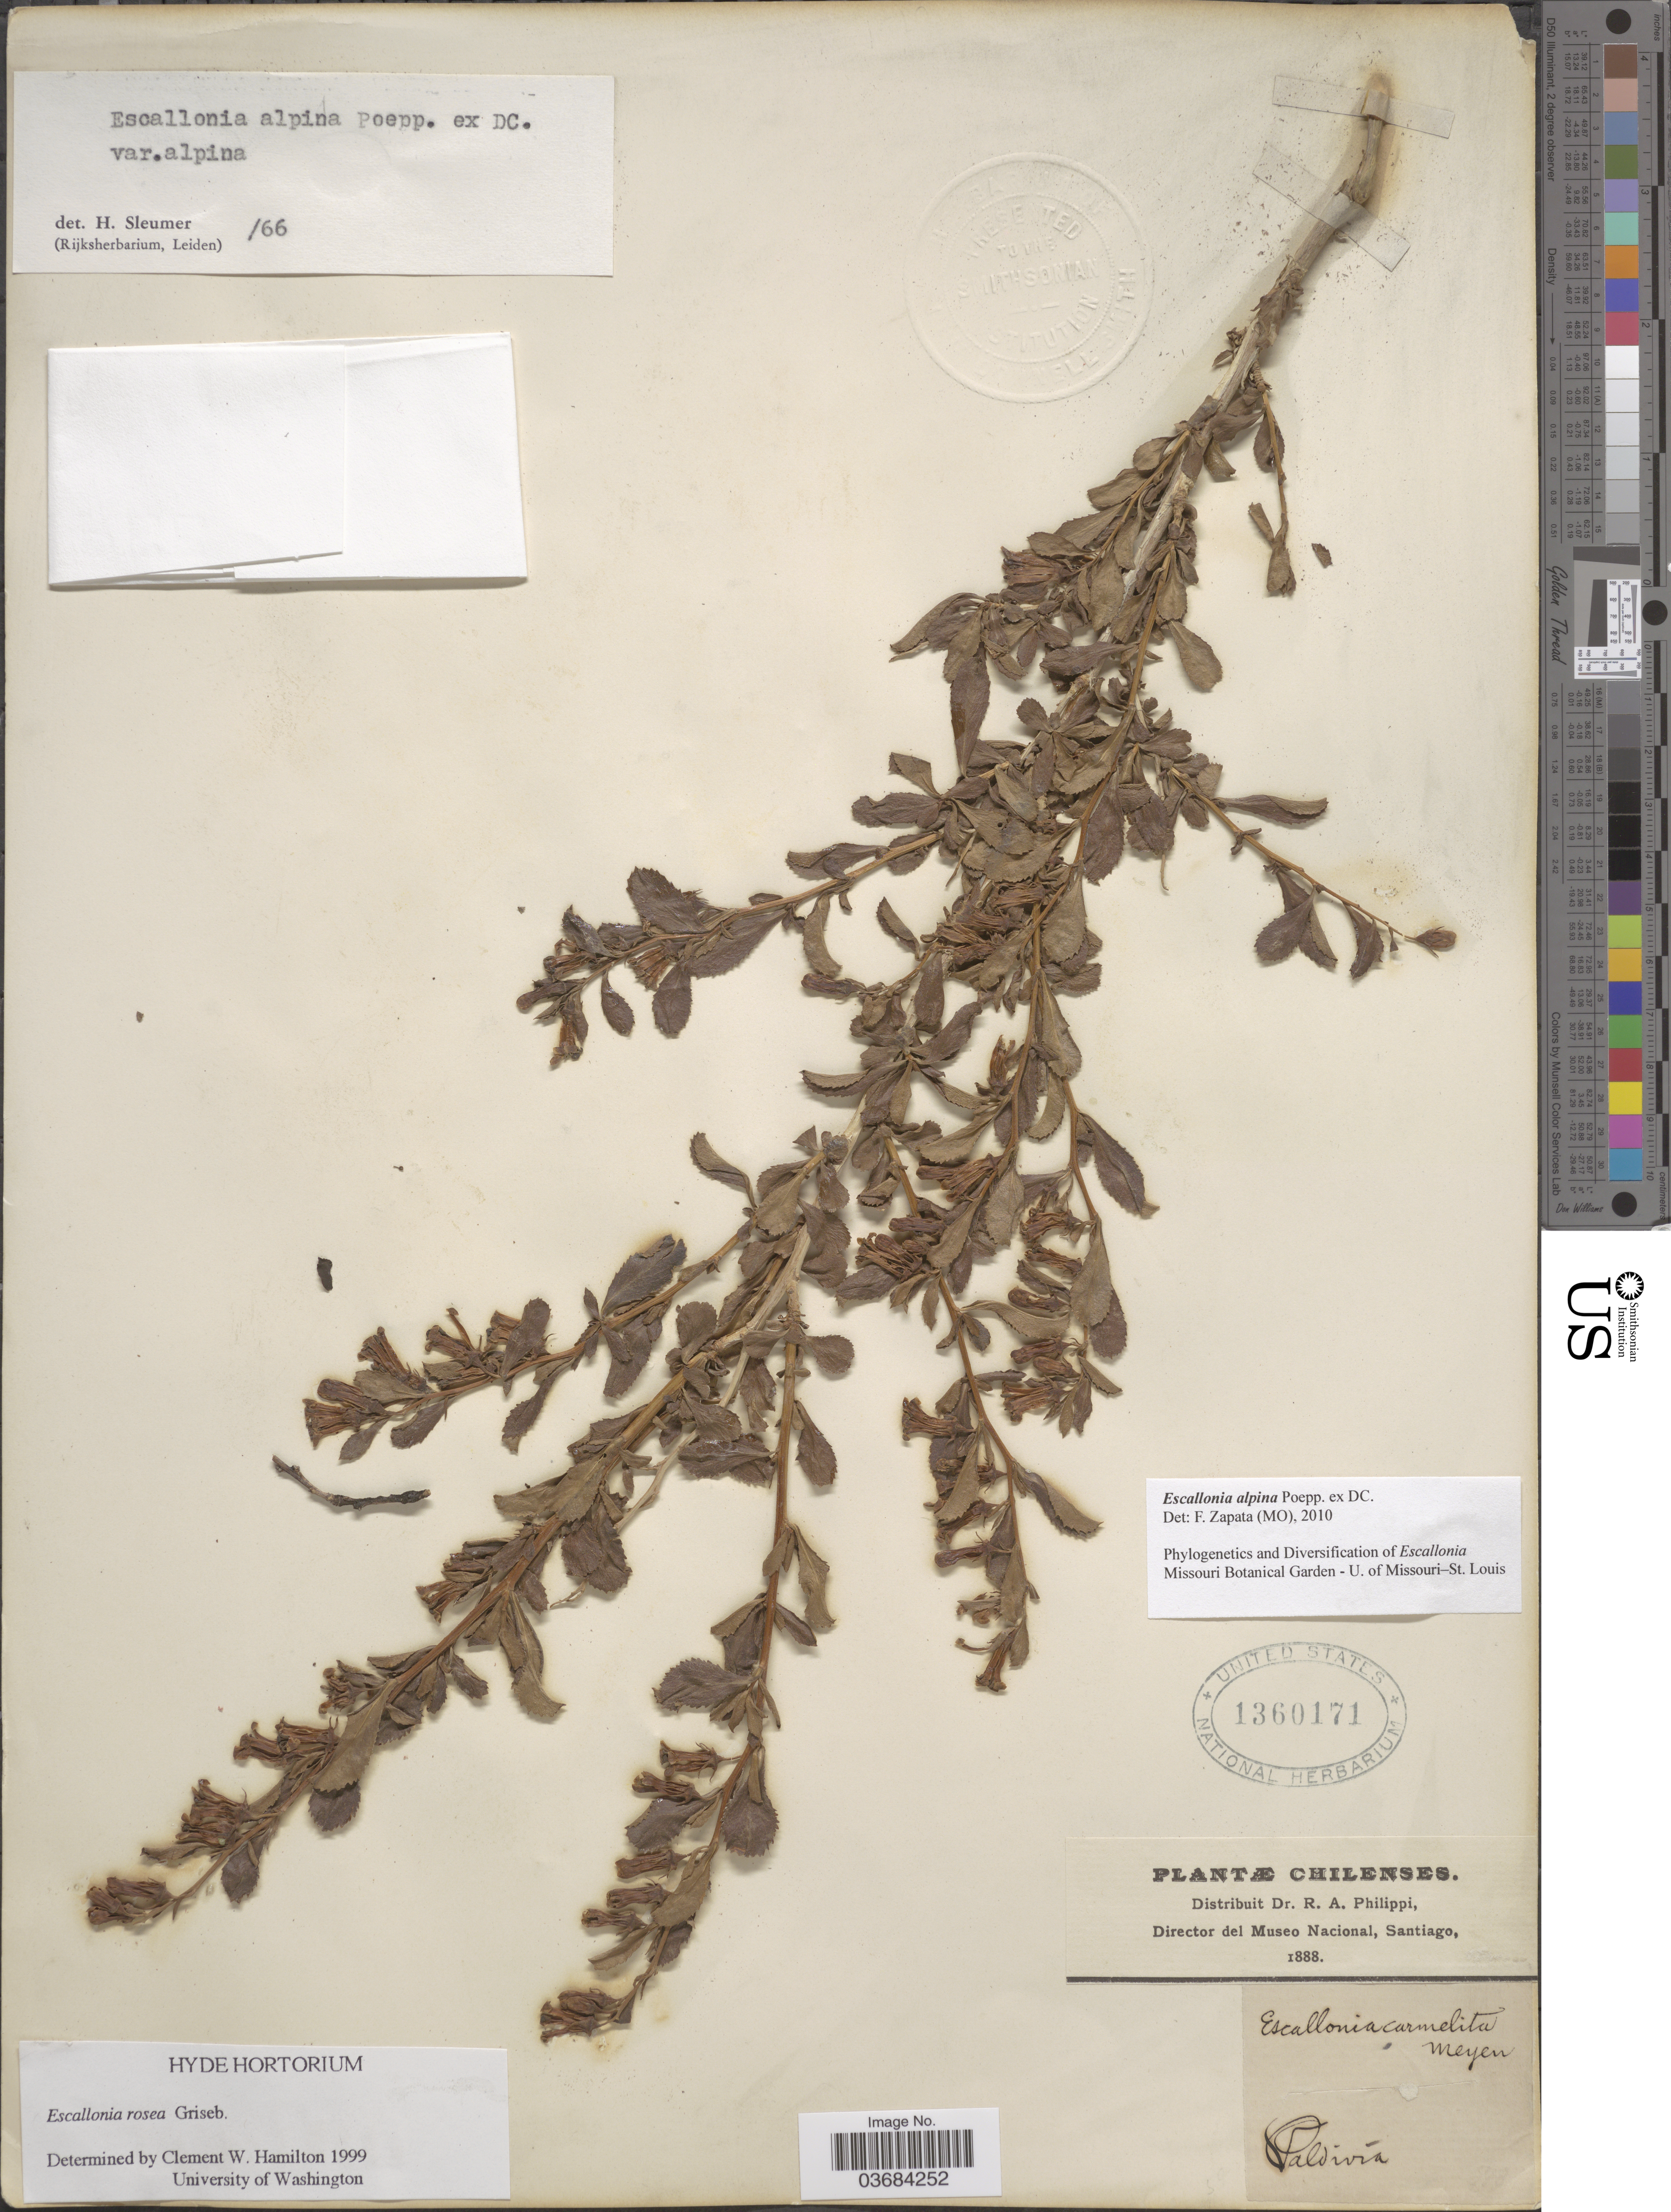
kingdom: Plantae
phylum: Tracheophyta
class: Magnoliopsida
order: Escalloniales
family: Escalloniaceae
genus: Escallonia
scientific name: Escallonia alpina var. alpina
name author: Poepp. ex DC.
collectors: ex. herb. R.A. Philippi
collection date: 1888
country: Chile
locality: Valdivía.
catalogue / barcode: US 1360171